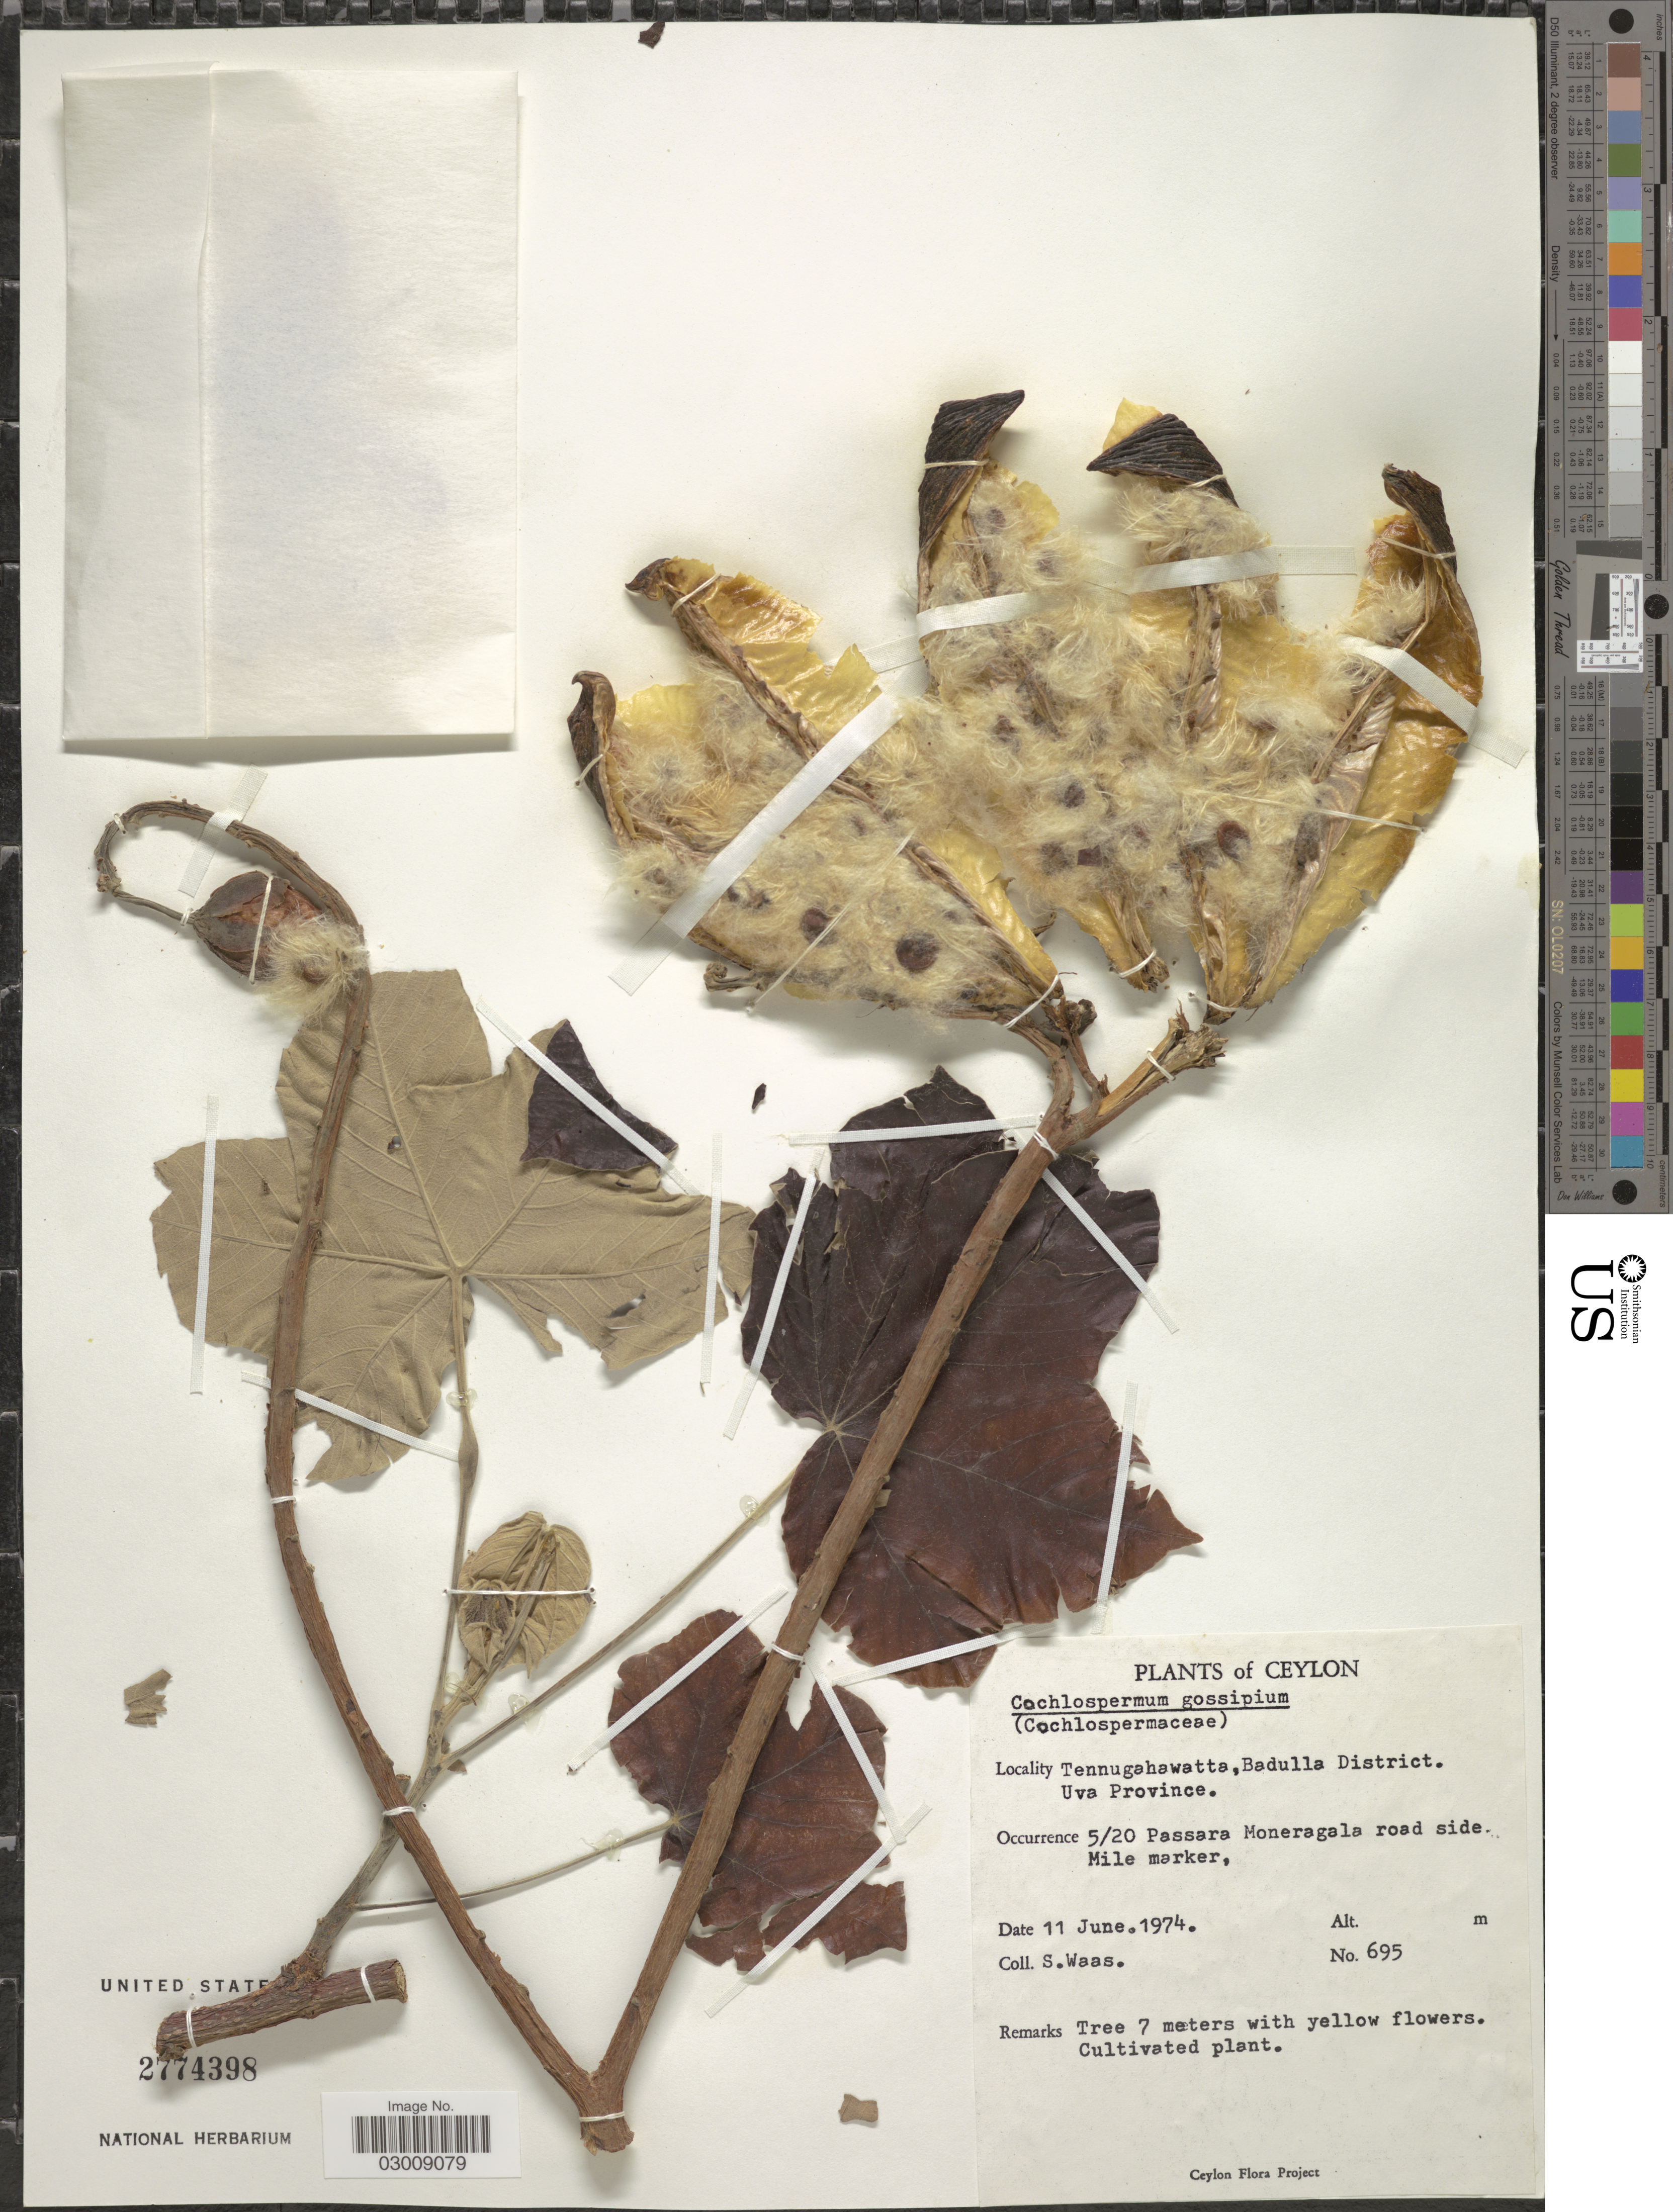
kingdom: Plantae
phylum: Tracheophyta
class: Magnoliopsida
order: Malvales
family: Cochlospermaceae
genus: Cochlospermum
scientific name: Cochlospermum religiosum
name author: (L.) Alston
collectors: S. Waas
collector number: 695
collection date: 1974-06-11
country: Sri Lanka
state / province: Uva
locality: Ceylon. Tennugahawatta, Badulla District. 5-20 Passara Moneragala road side. Mile marker.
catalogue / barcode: US 2774398